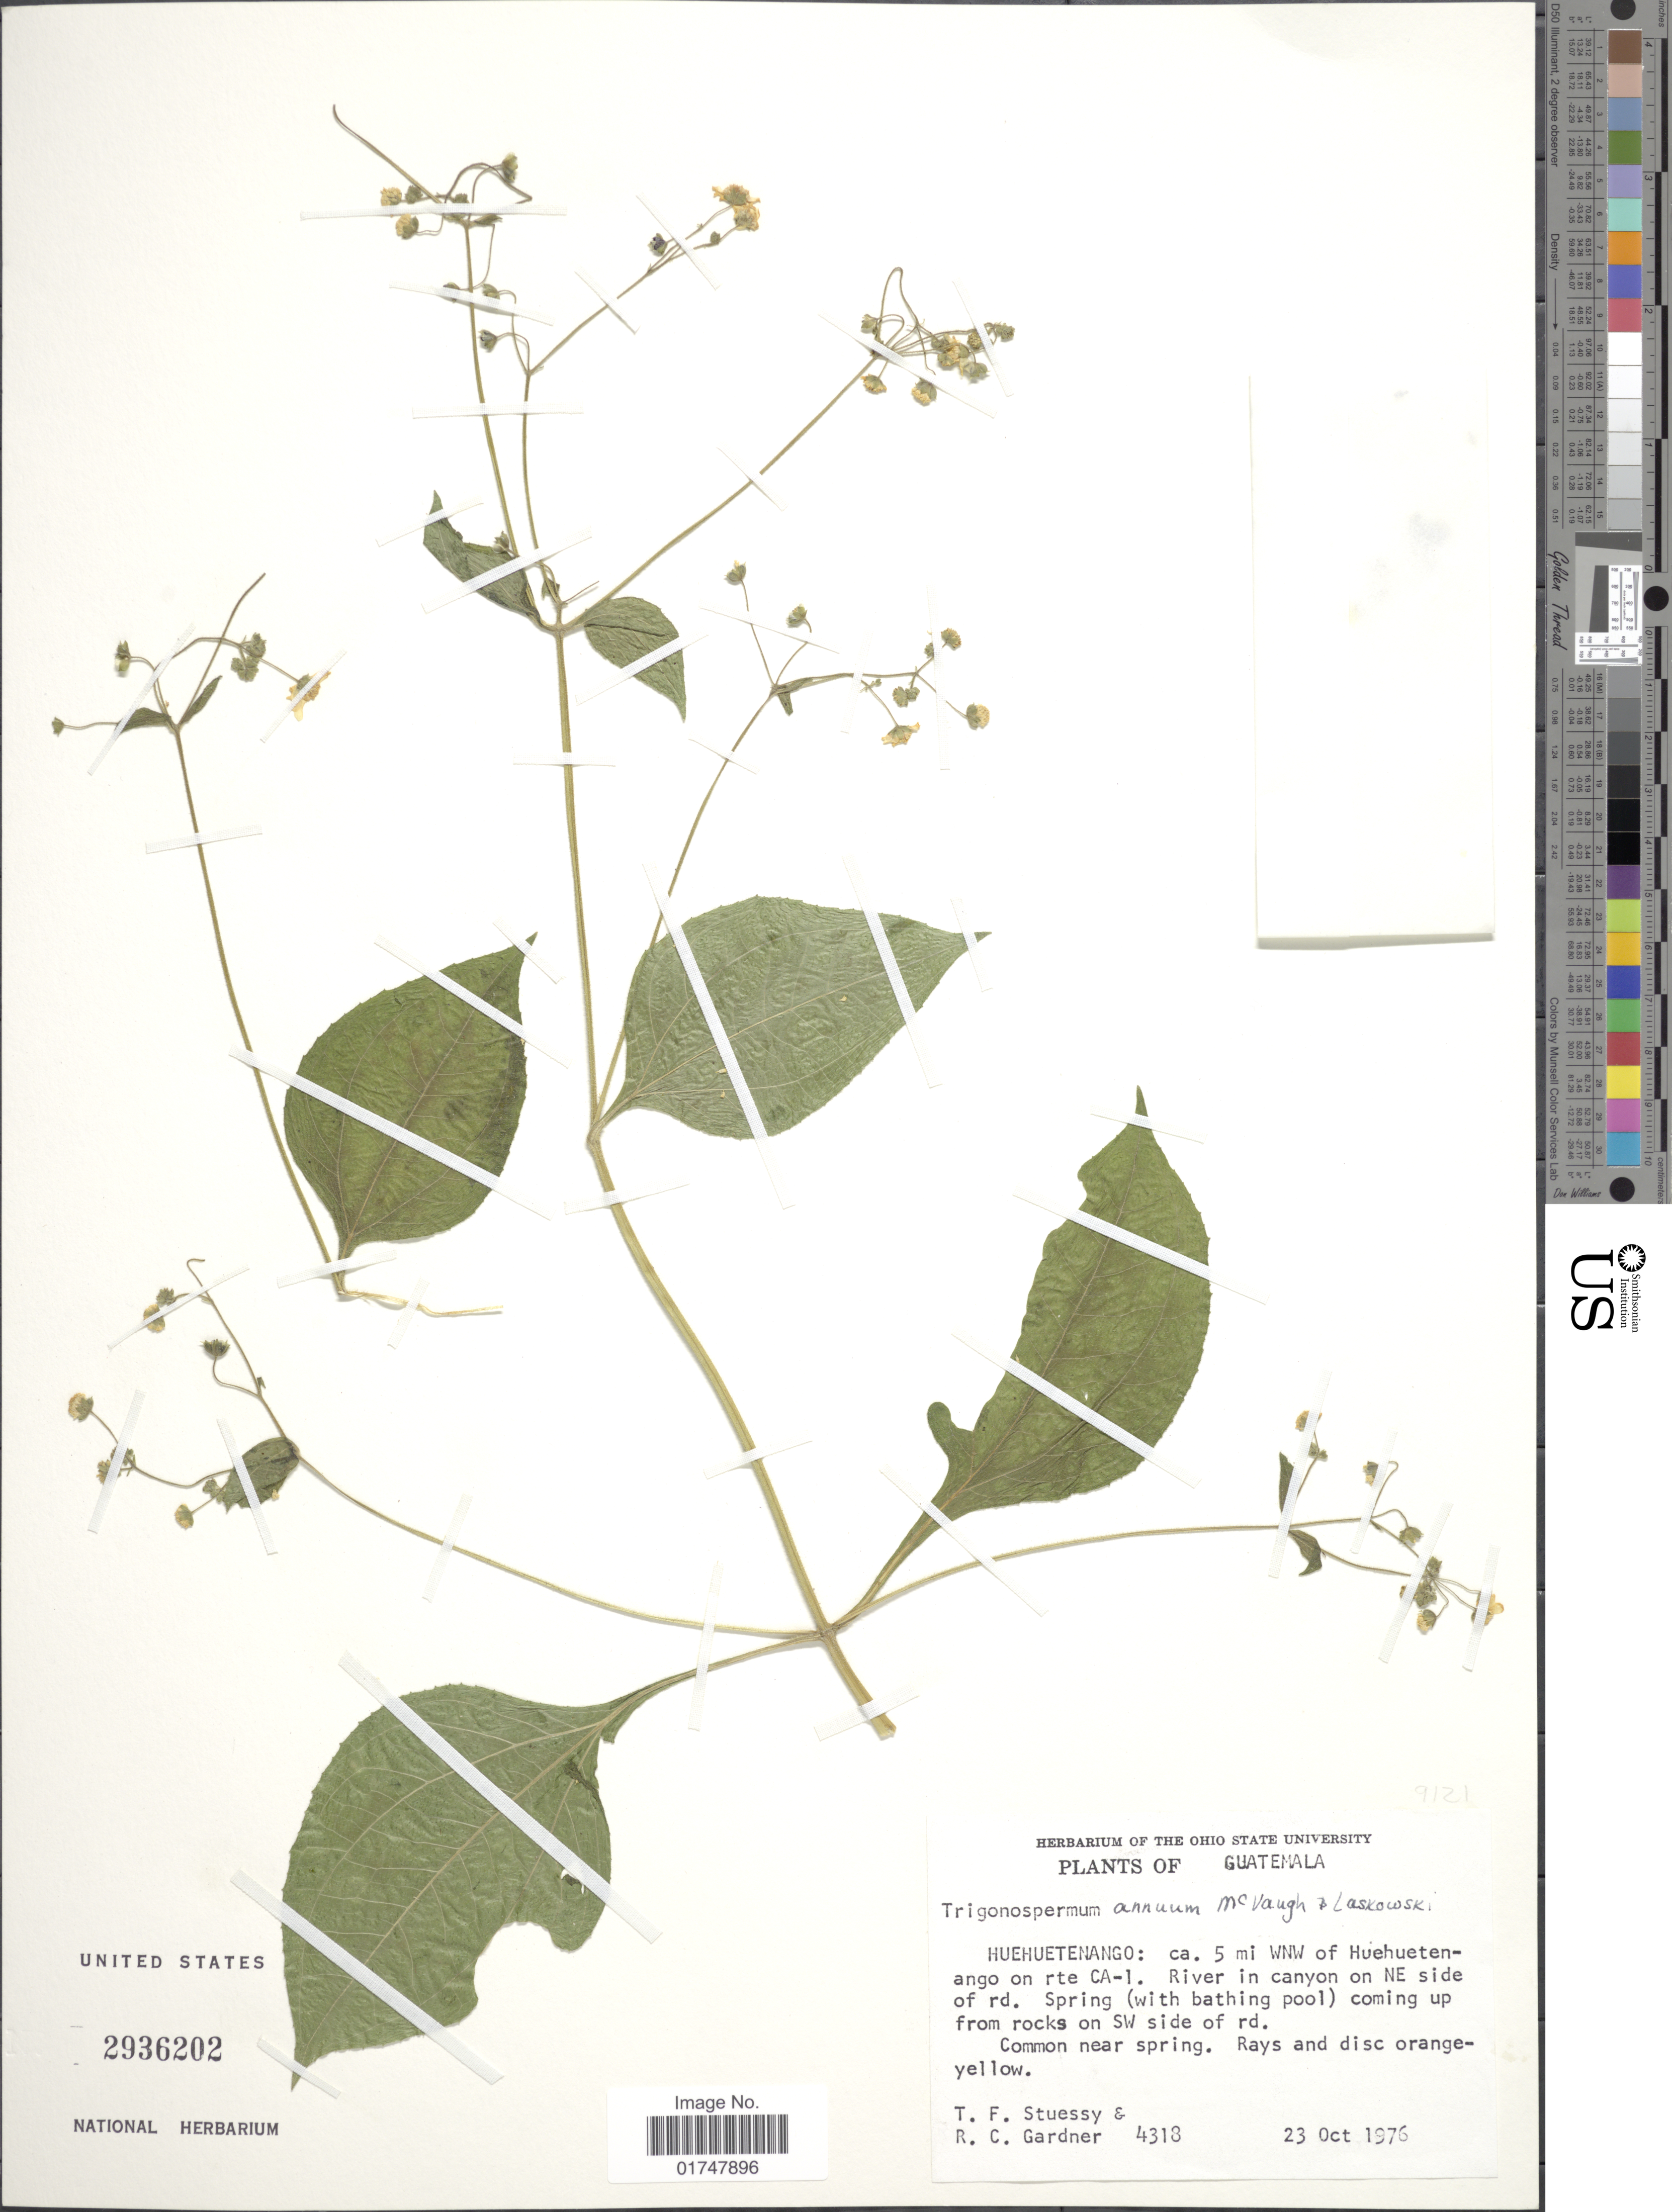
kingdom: Plantae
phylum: Tracheophyta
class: Magnoliopsida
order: Asterales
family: Asteraceae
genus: Trigonospermum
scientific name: Trigonospermum annuum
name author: McVaugh & Laskowski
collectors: T. Stuessy & R. C. Gardner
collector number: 4318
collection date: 1976-10-23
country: Guatemala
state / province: Huehuetenango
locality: Ca. 5 mi. WNW of Huehuetenango on rte CA-1. River in canyon on NE side of rd. Spring ( with barthing pool) coming up from rocks on SW side of rd. Common near spring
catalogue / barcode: US 2936202